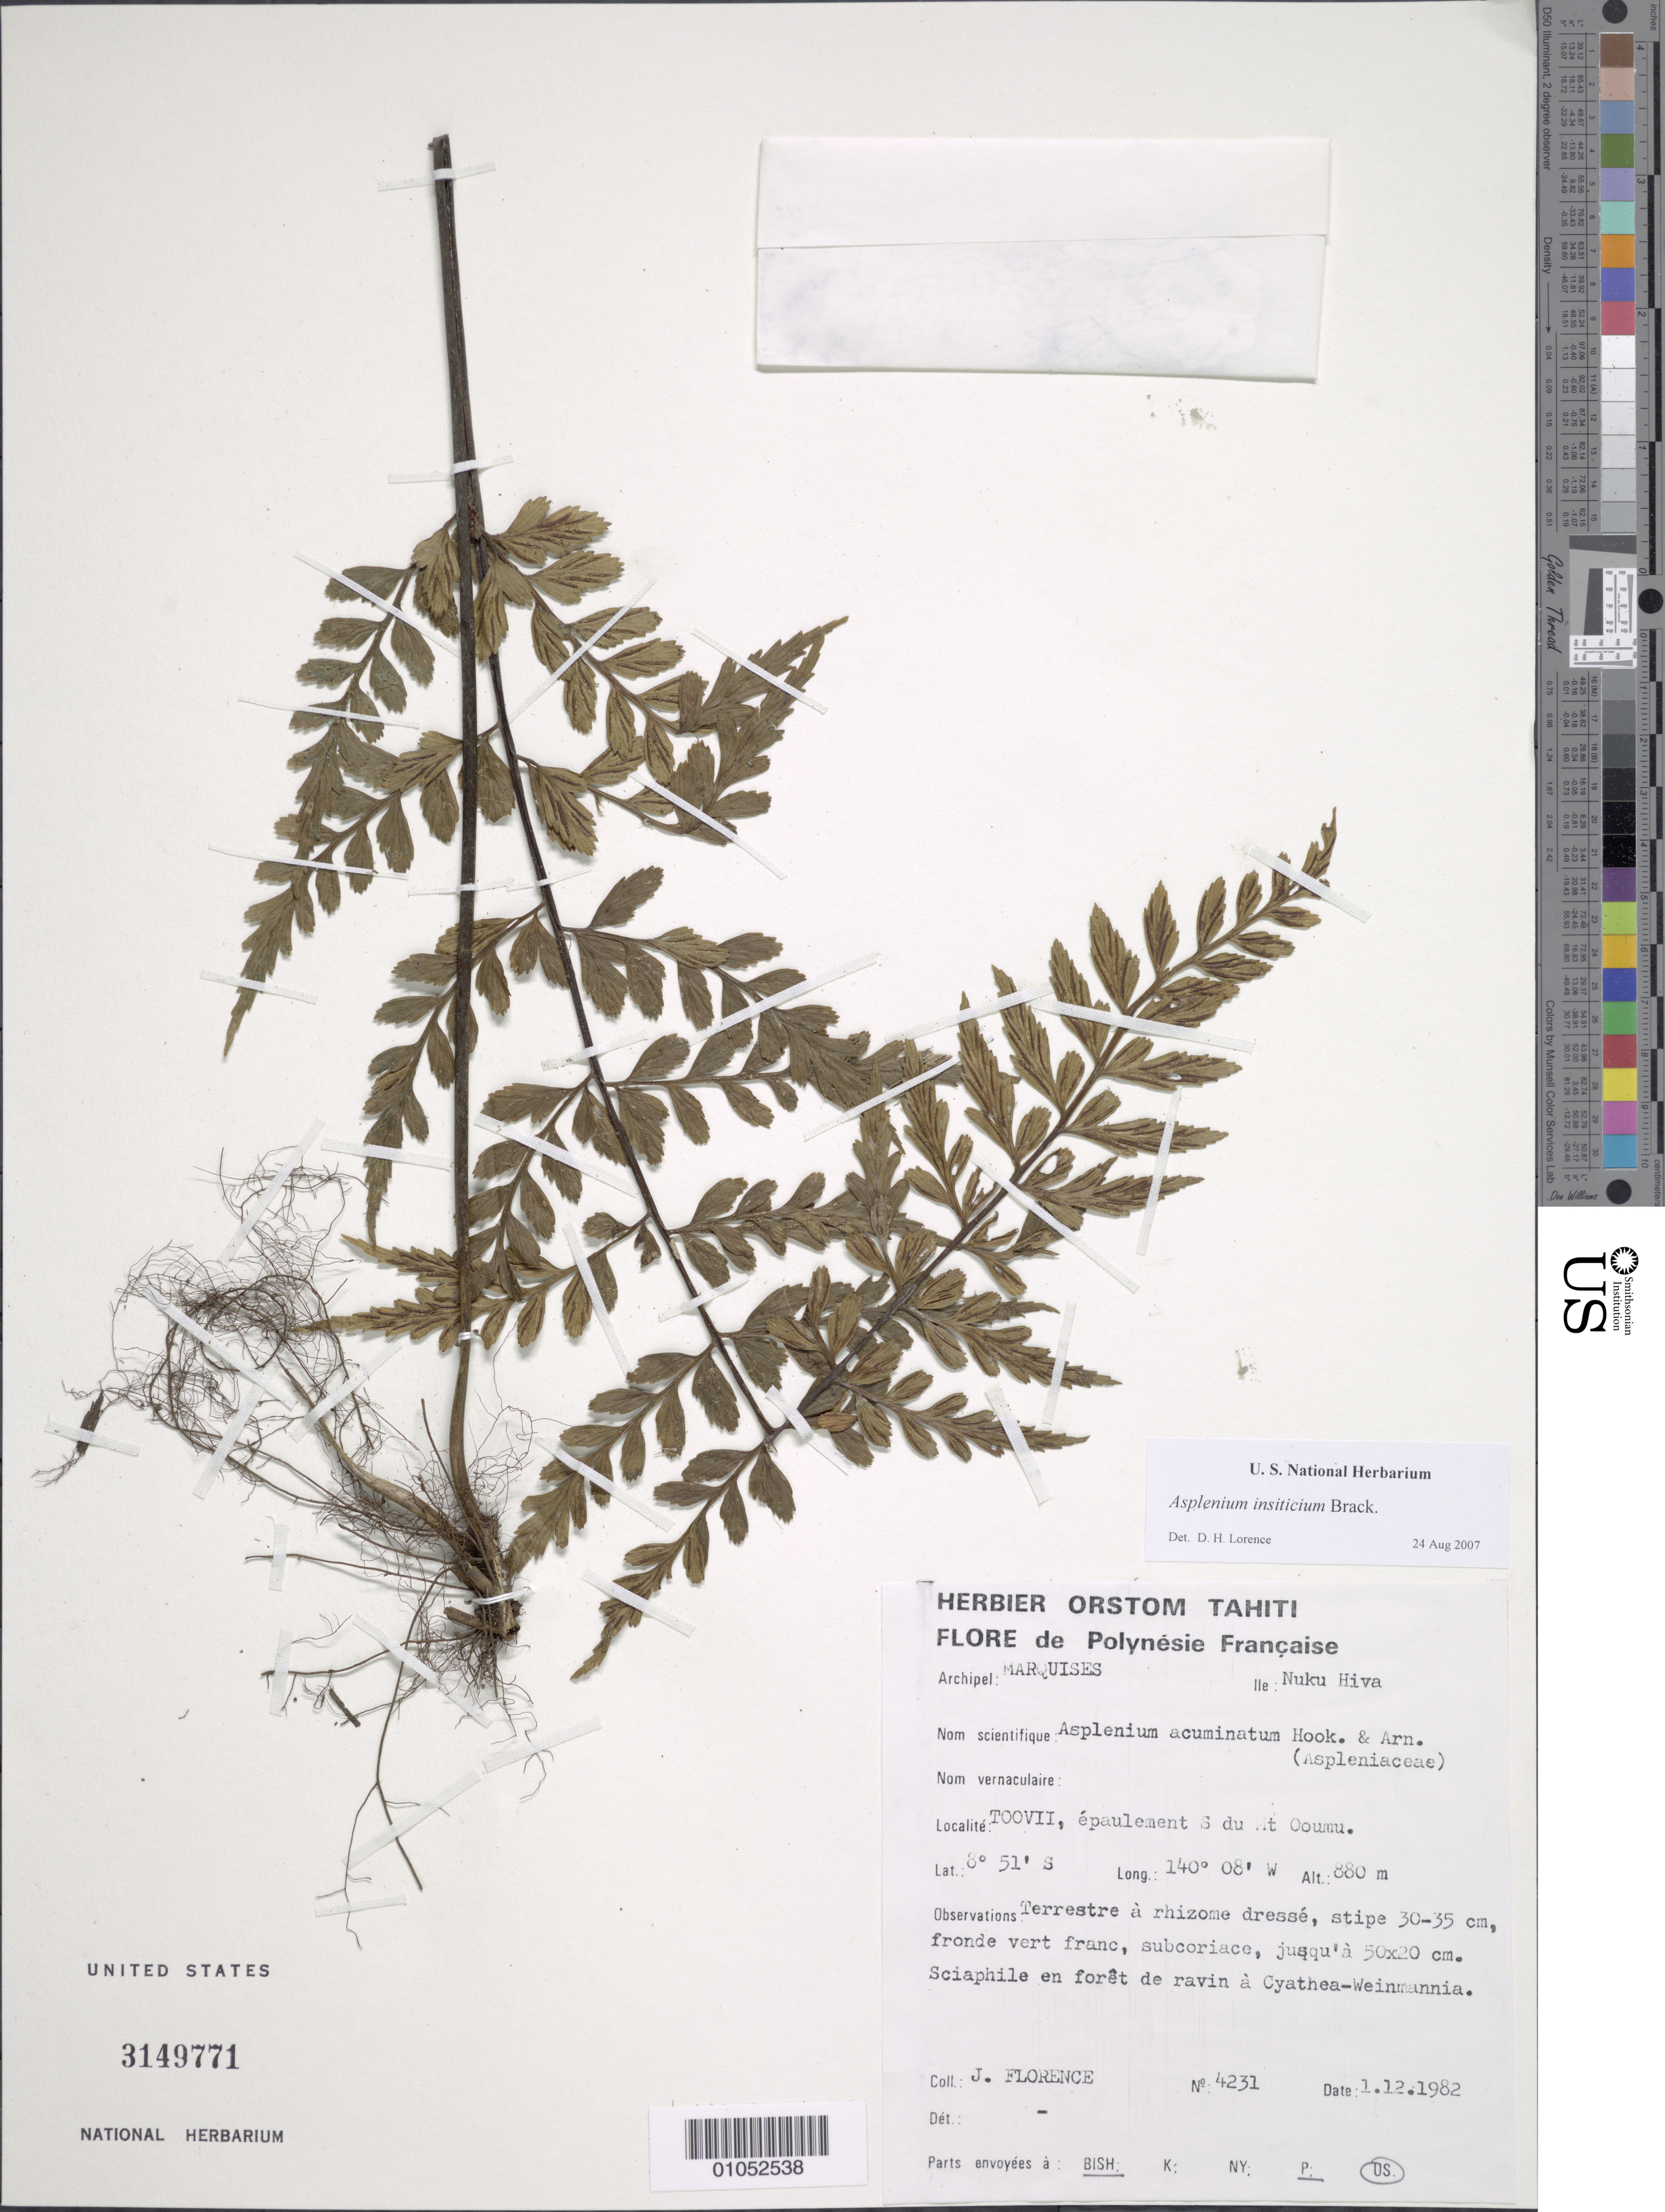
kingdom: Plantae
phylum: Tracheophyta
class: Polypodiopsida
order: Polypodiales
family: Aspleniaceae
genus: Asplenium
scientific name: Asplenium insiticium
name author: Brack. in Wilkes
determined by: Lorence, David H., (PTBG), National Tropical Botanical Garden (UNITED STATES)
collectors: J. Florence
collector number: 4231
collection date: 1982-12-01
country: French Polynesia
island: Nuku Hiva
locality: Toovii, épaulement S du Mt. Ooumu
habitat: Sciaphile en forêt de ravin à Cyathea, Weinmannia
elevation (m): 880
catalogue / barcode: US 3149771